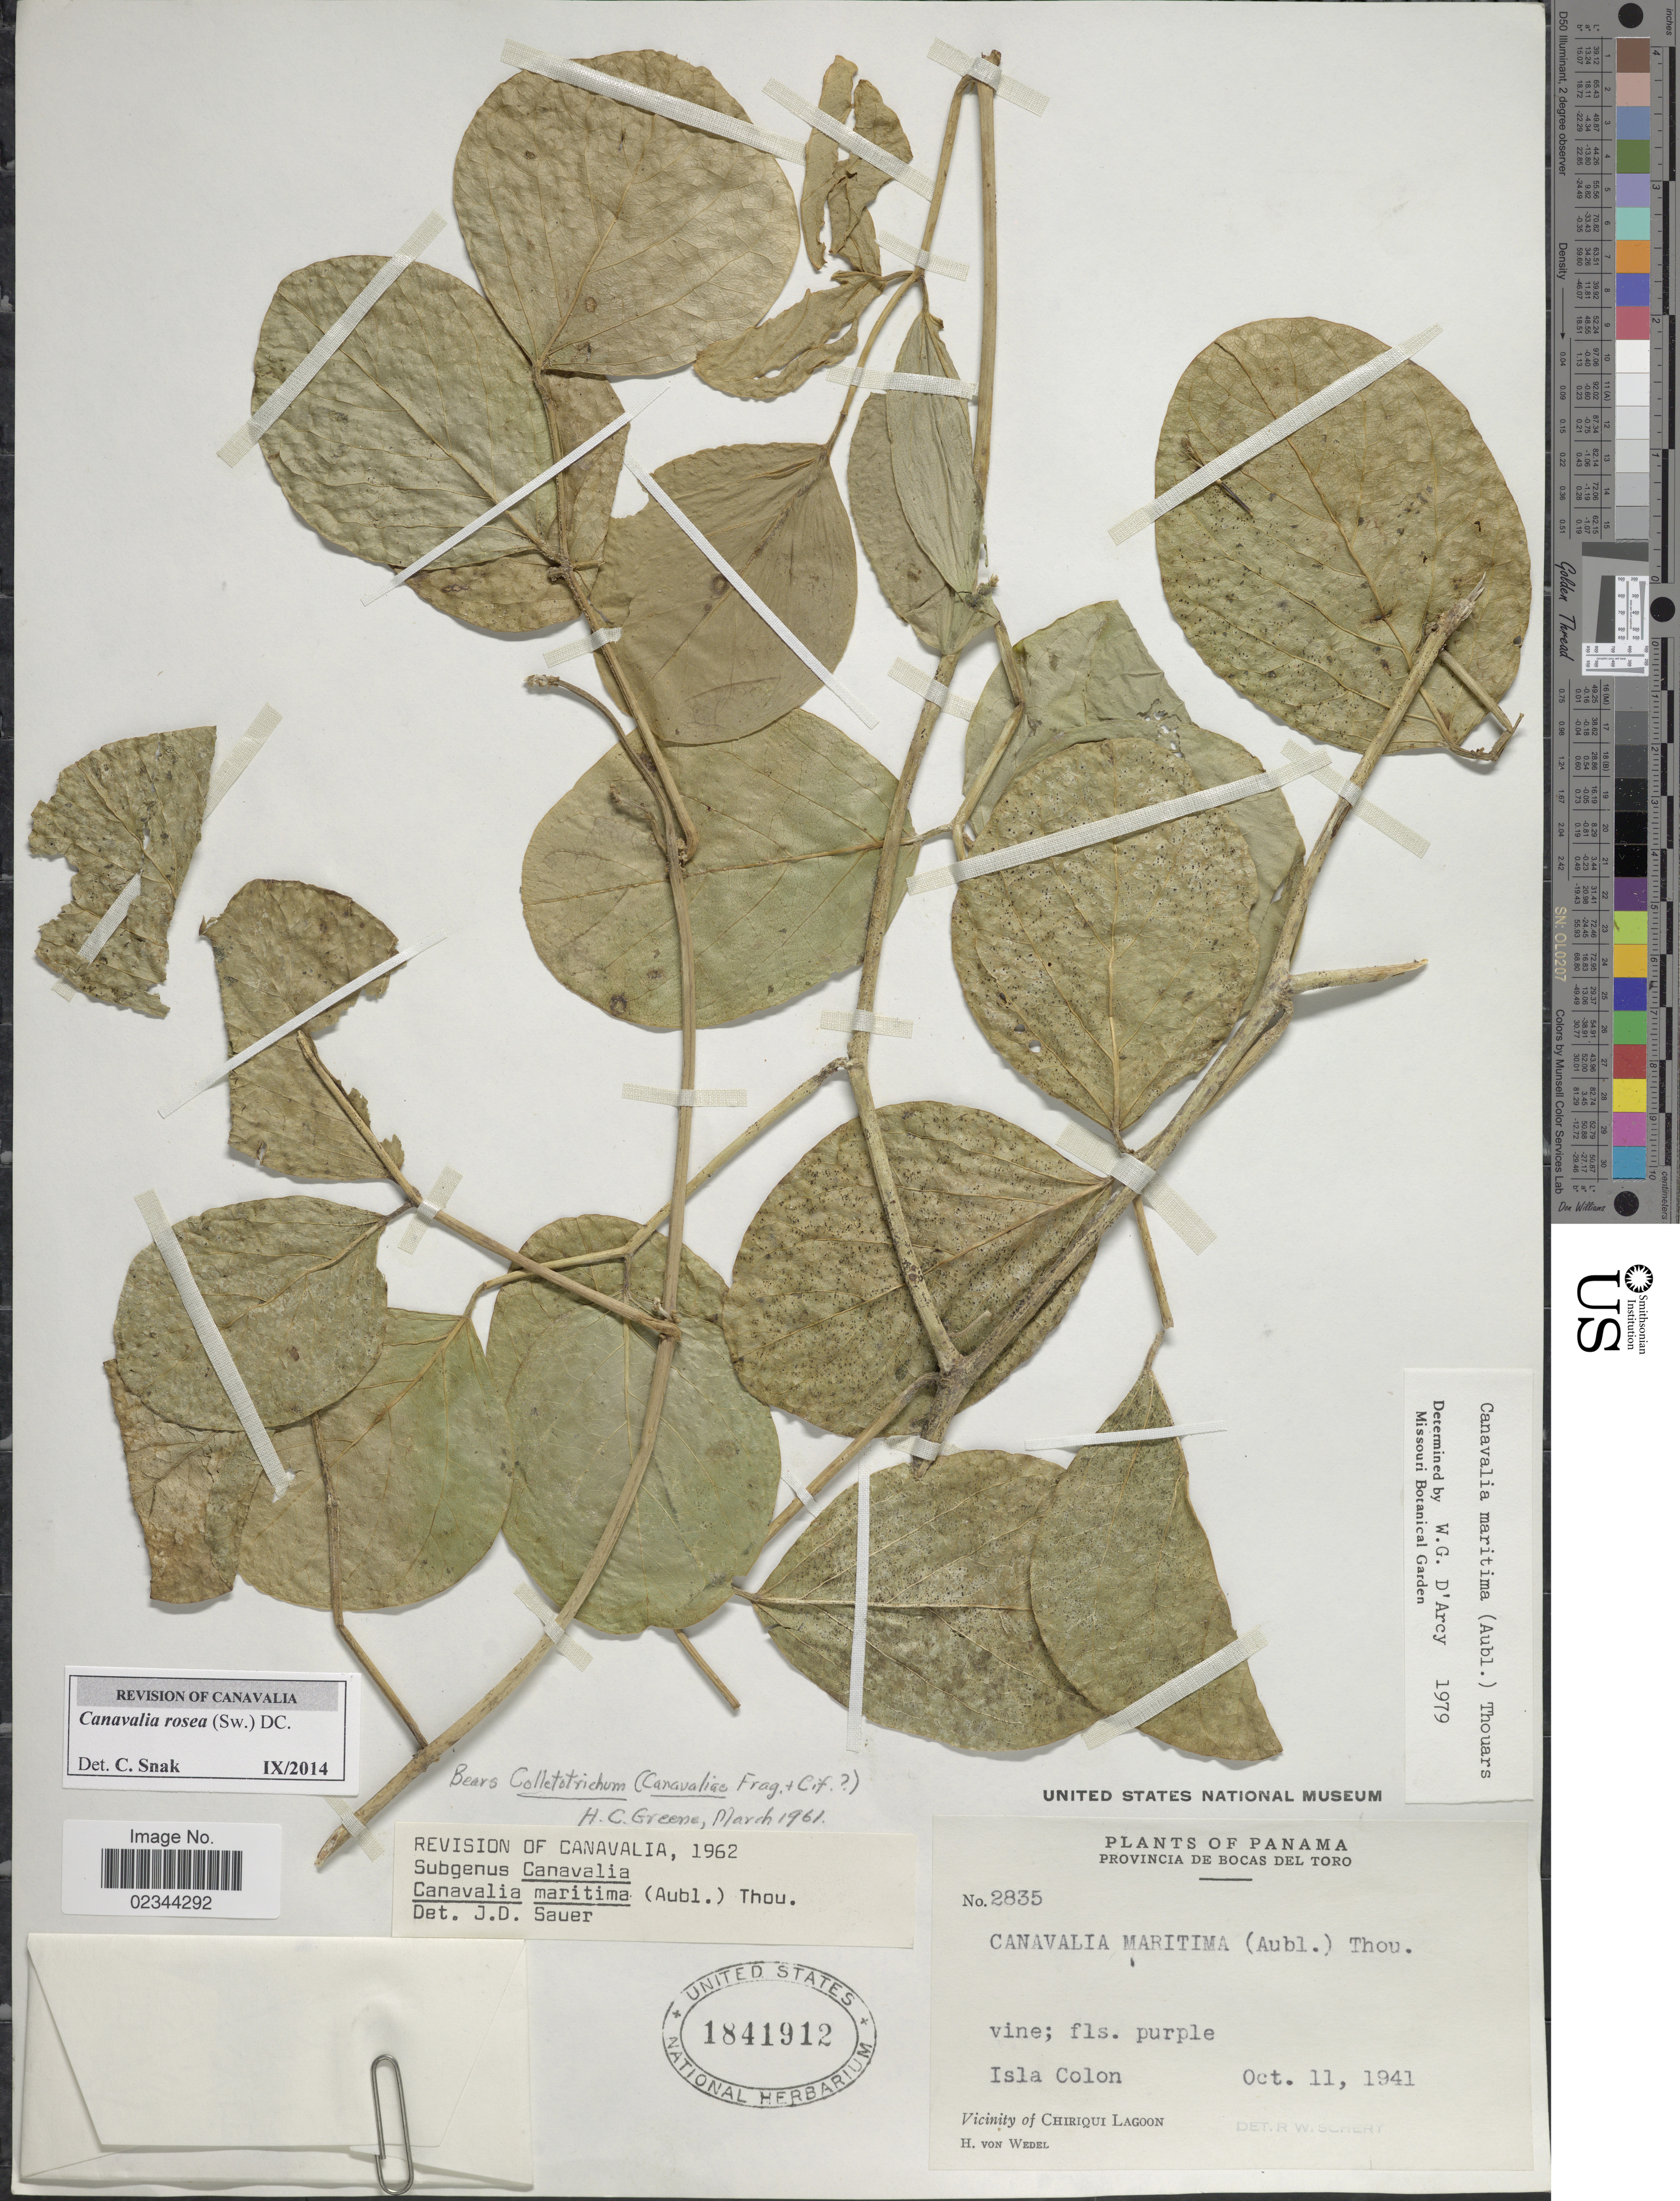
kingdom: Plantae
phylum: Tracheophyta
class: Magnoliopsida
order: Fabales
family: Fabaceae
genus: Canavalia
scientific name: Canavalia rosea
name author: (Sw.) DC.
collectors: H. von Wedel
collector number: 2835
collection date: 1941-10-11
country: Panama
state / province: Bocas del Toro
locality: Isla Colon, Vicinity of Chiriqui Lagoon.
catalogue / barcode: US 1841912